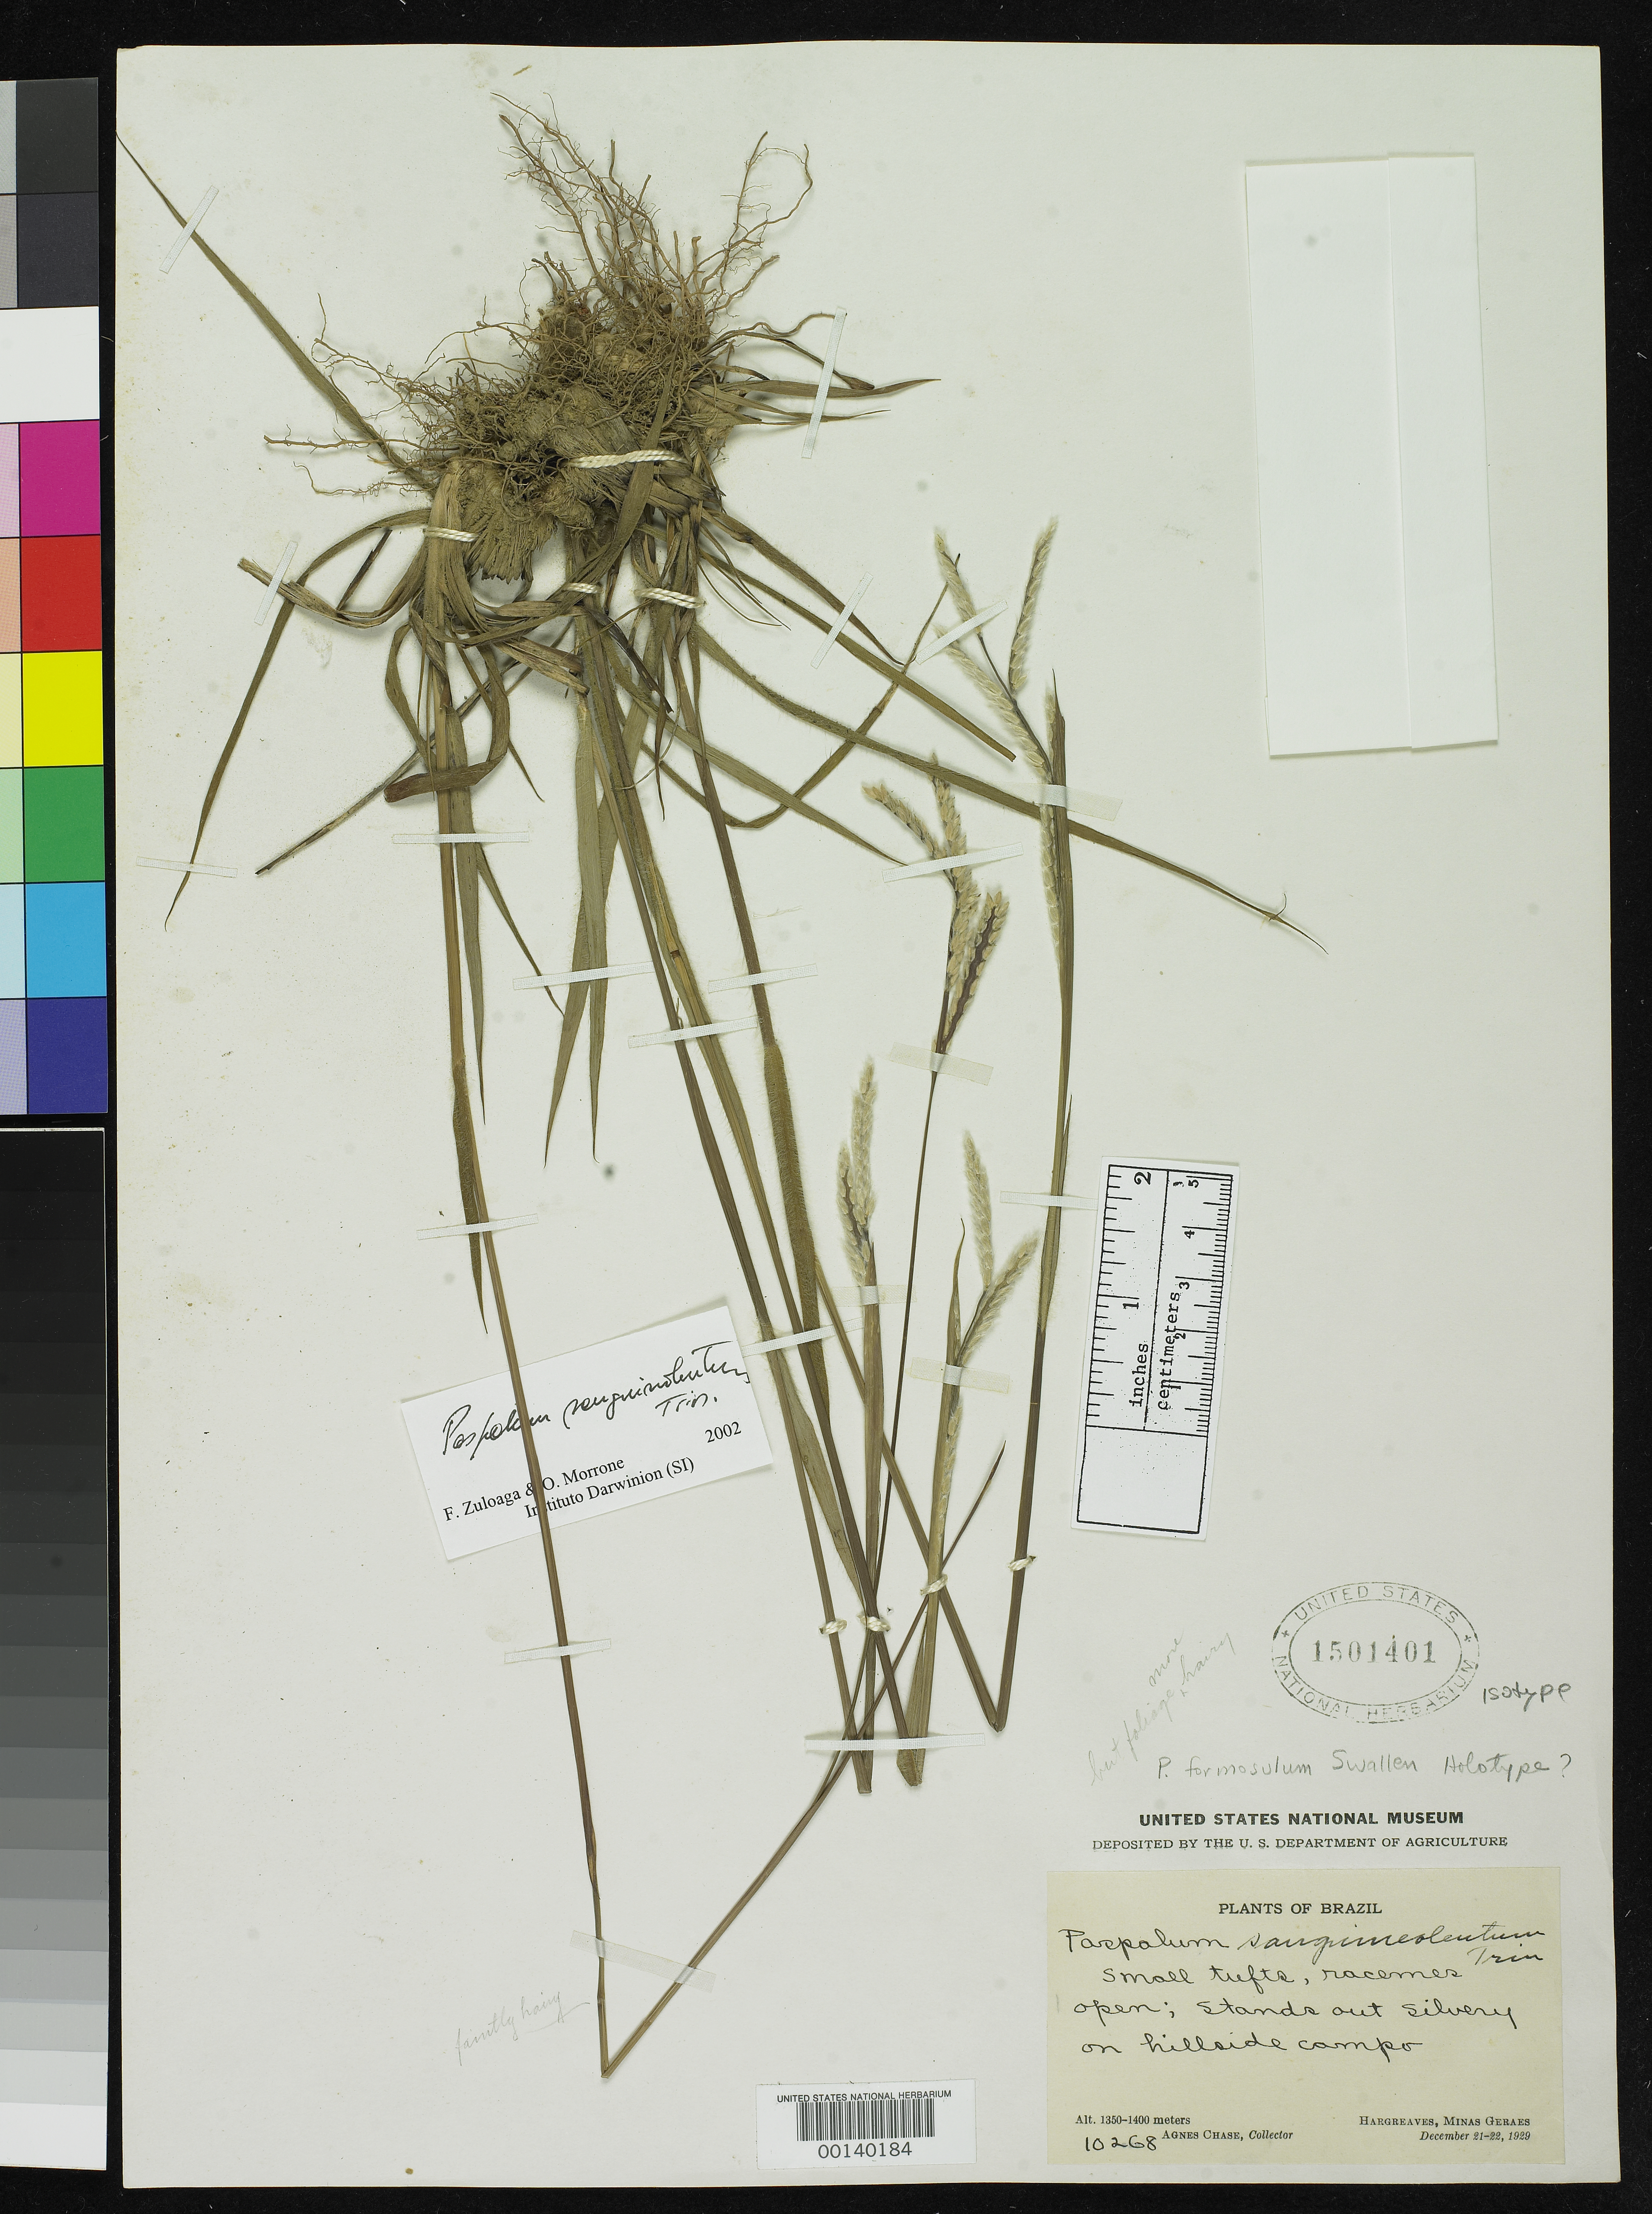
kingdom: Plantae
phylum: Tracheophyta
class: Liliopsida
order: Poales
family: Poaceae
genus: Paspalum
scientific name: Paspalum formosulum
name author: Swallen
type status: Isotype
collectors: A. Chase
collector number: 10268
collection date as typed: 21 Dec 1929 to 22 Dec 1929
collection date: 1929-12-21/1929-12-22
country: Brazil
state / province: Minas Gerais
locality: Horgreaves.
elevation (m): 1350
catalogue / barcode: US 1501401